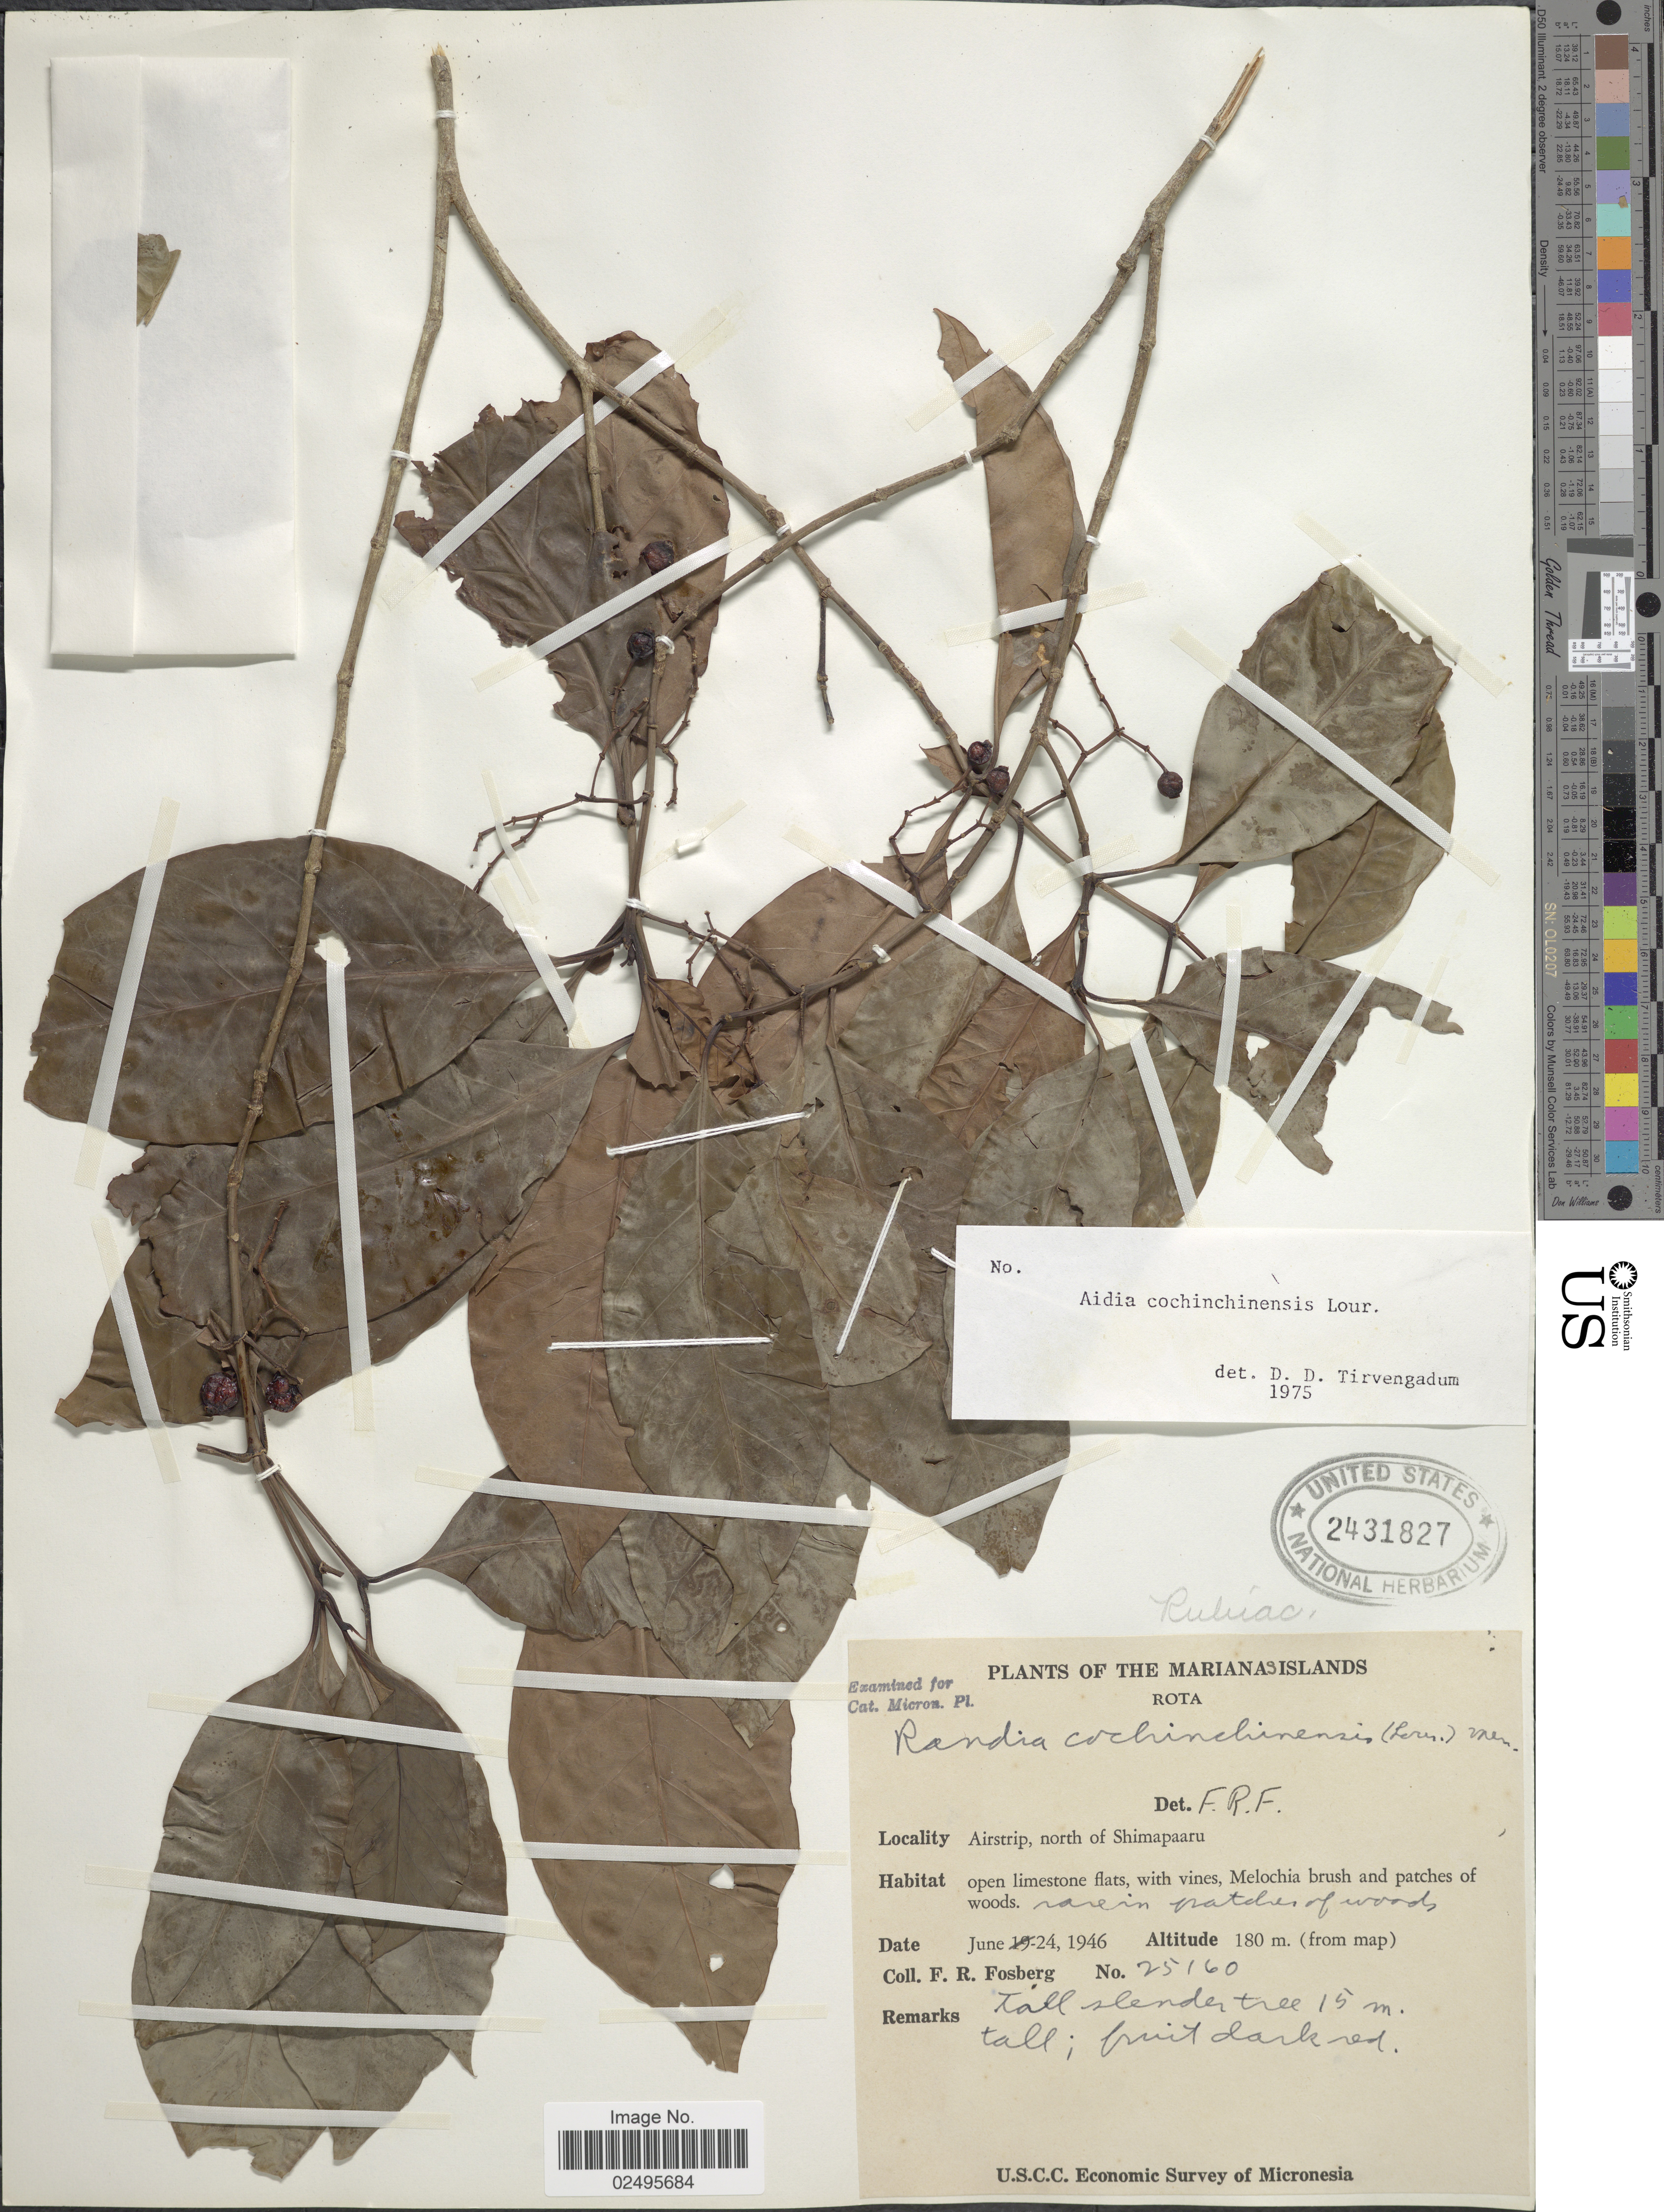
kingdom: Plantae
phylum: Tracheophyta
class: Magnoliopsida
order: Gentianales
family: Rubiaceae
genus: Aidia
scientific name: Aidia graeffei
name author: (Reinecke) Tirveng.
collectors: F. R. Fosberg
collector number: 25160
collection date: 1946-06-24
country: Northern Mariana Islands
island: Rota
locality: Rota. Airstrip, north of Shimapaaru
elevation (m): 180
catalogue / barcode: US 2431827